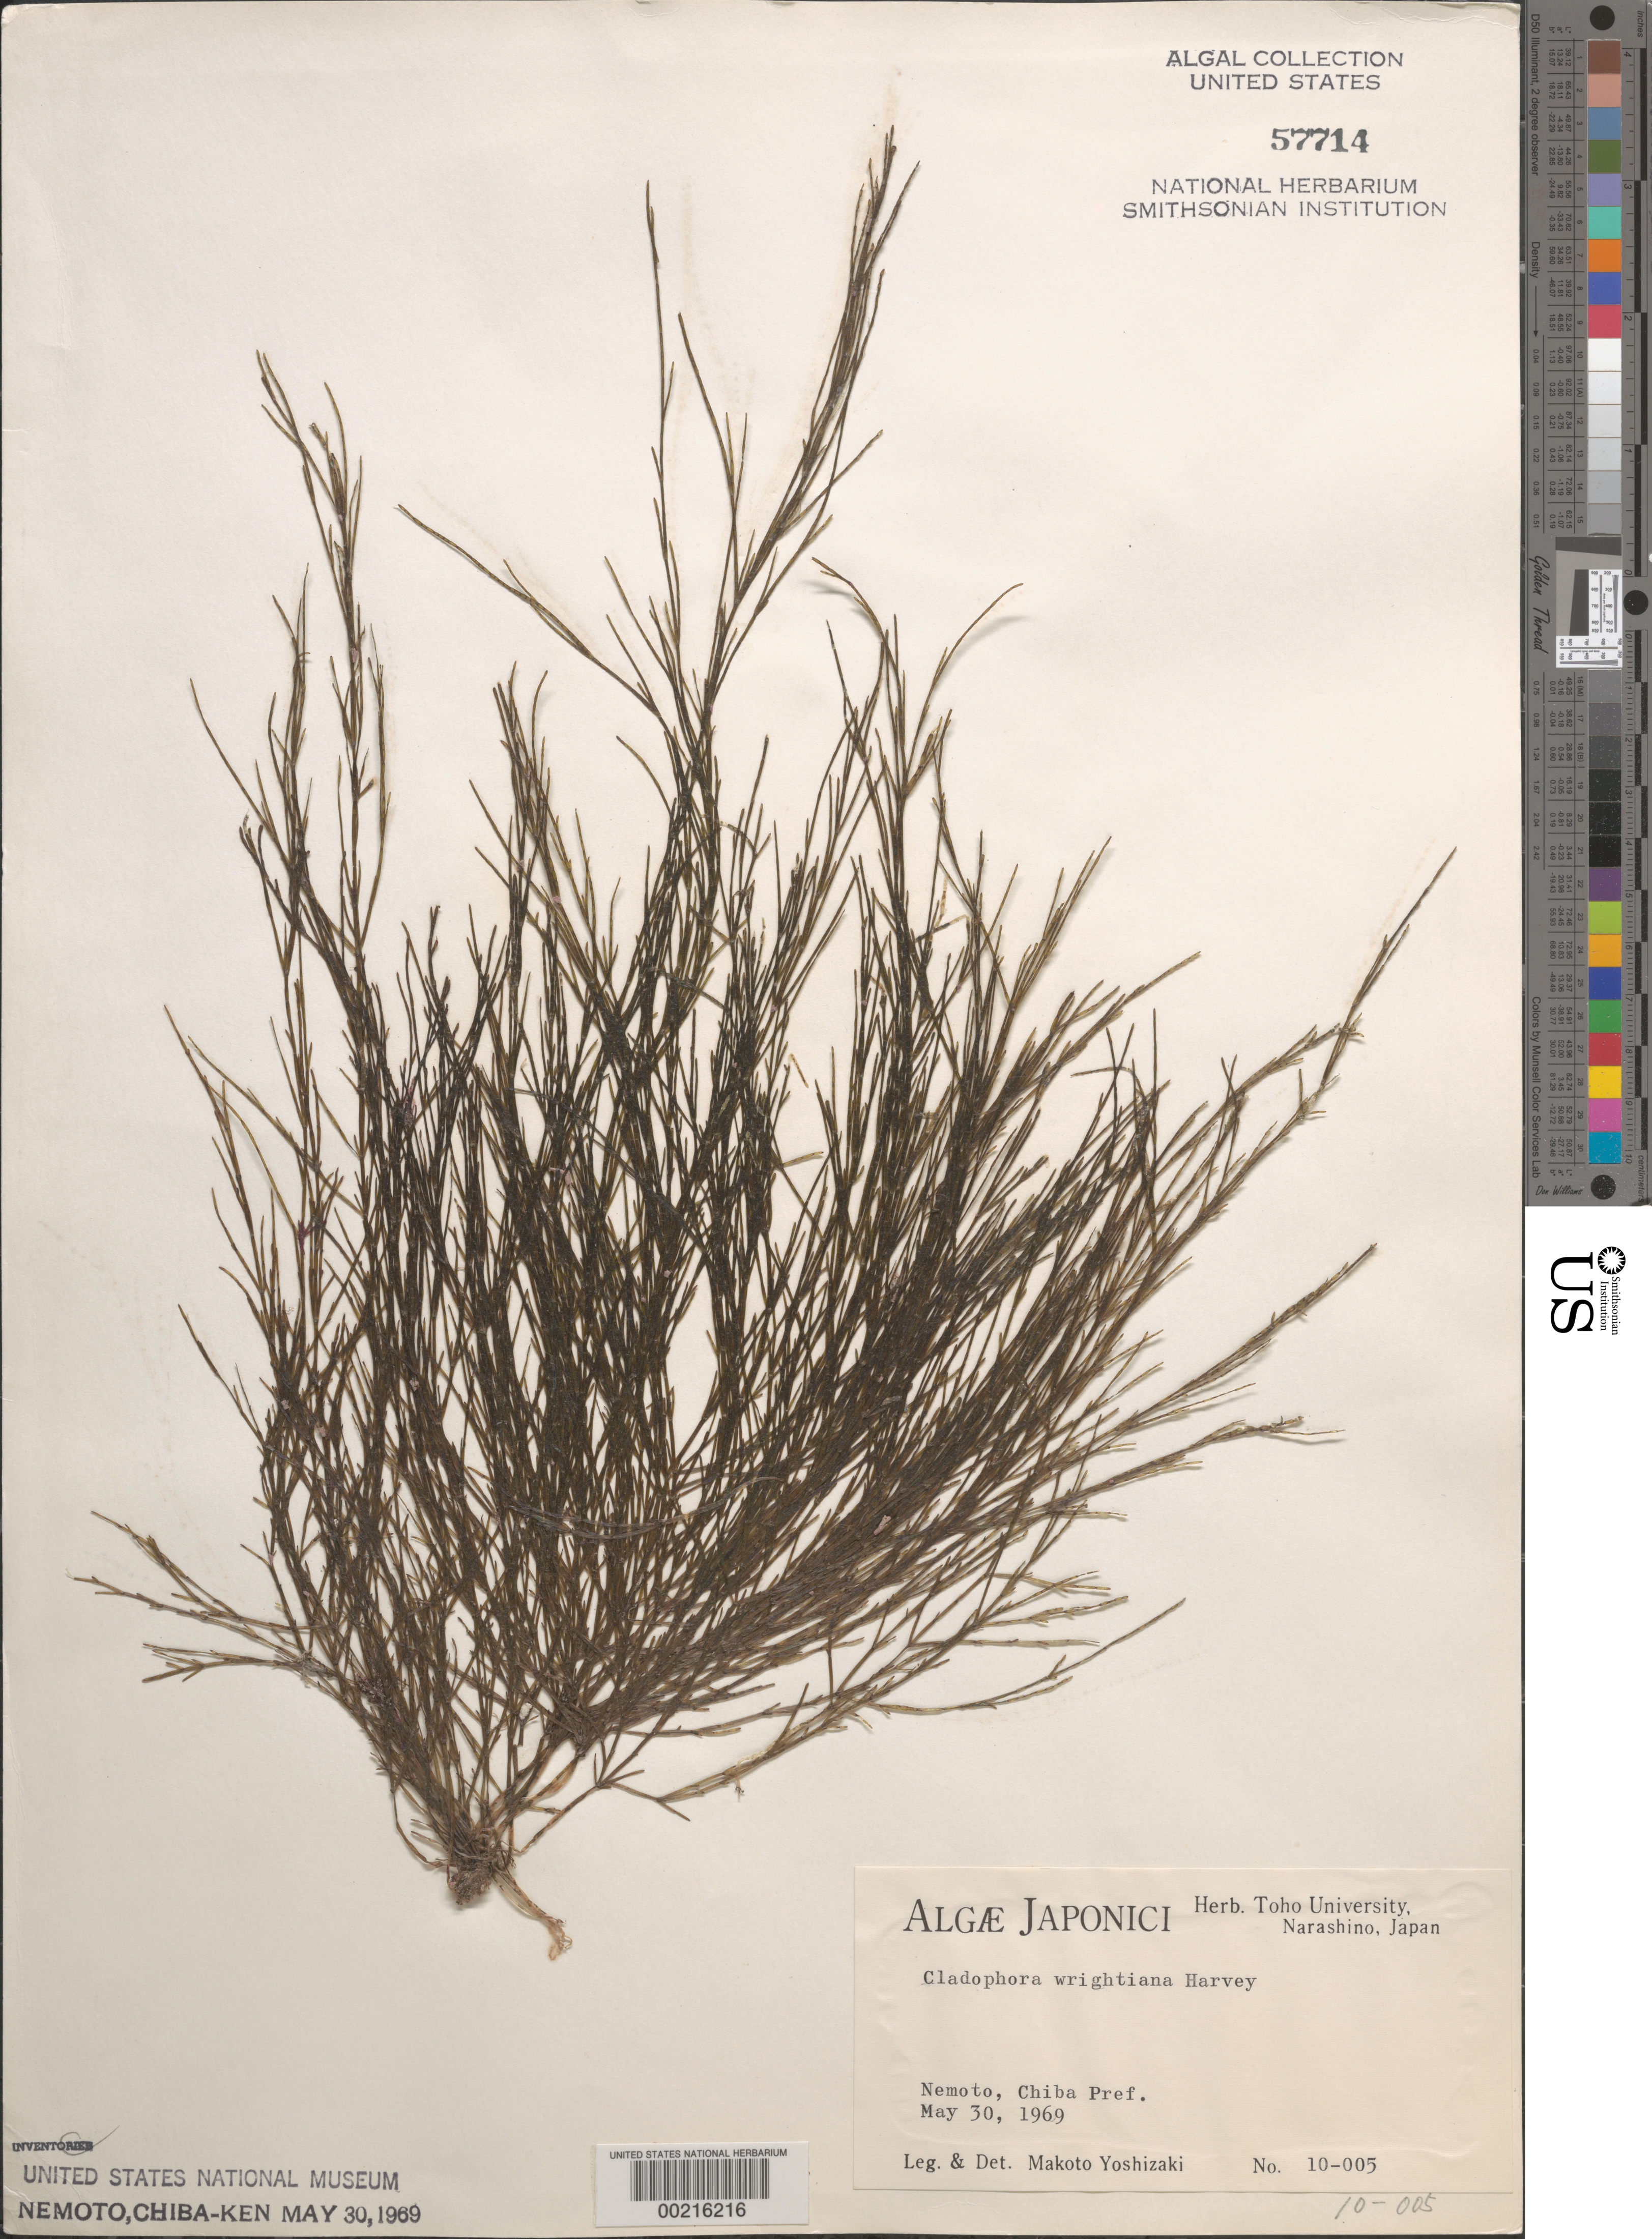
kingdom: Plantae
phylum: Chlorophyta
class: Ulvophyceae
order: Cladophorales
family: Cladophoraceae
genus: Cladophora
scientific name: Cladophora wrightiana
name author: Harv.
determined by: Yoshizaki, M.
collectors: M. Yoshizaki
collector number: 10-005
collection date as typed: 30 May 1969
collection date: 1969-05-30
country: Japan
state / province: Tiba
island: Honshu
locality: Nemoto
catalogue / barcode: US 57714